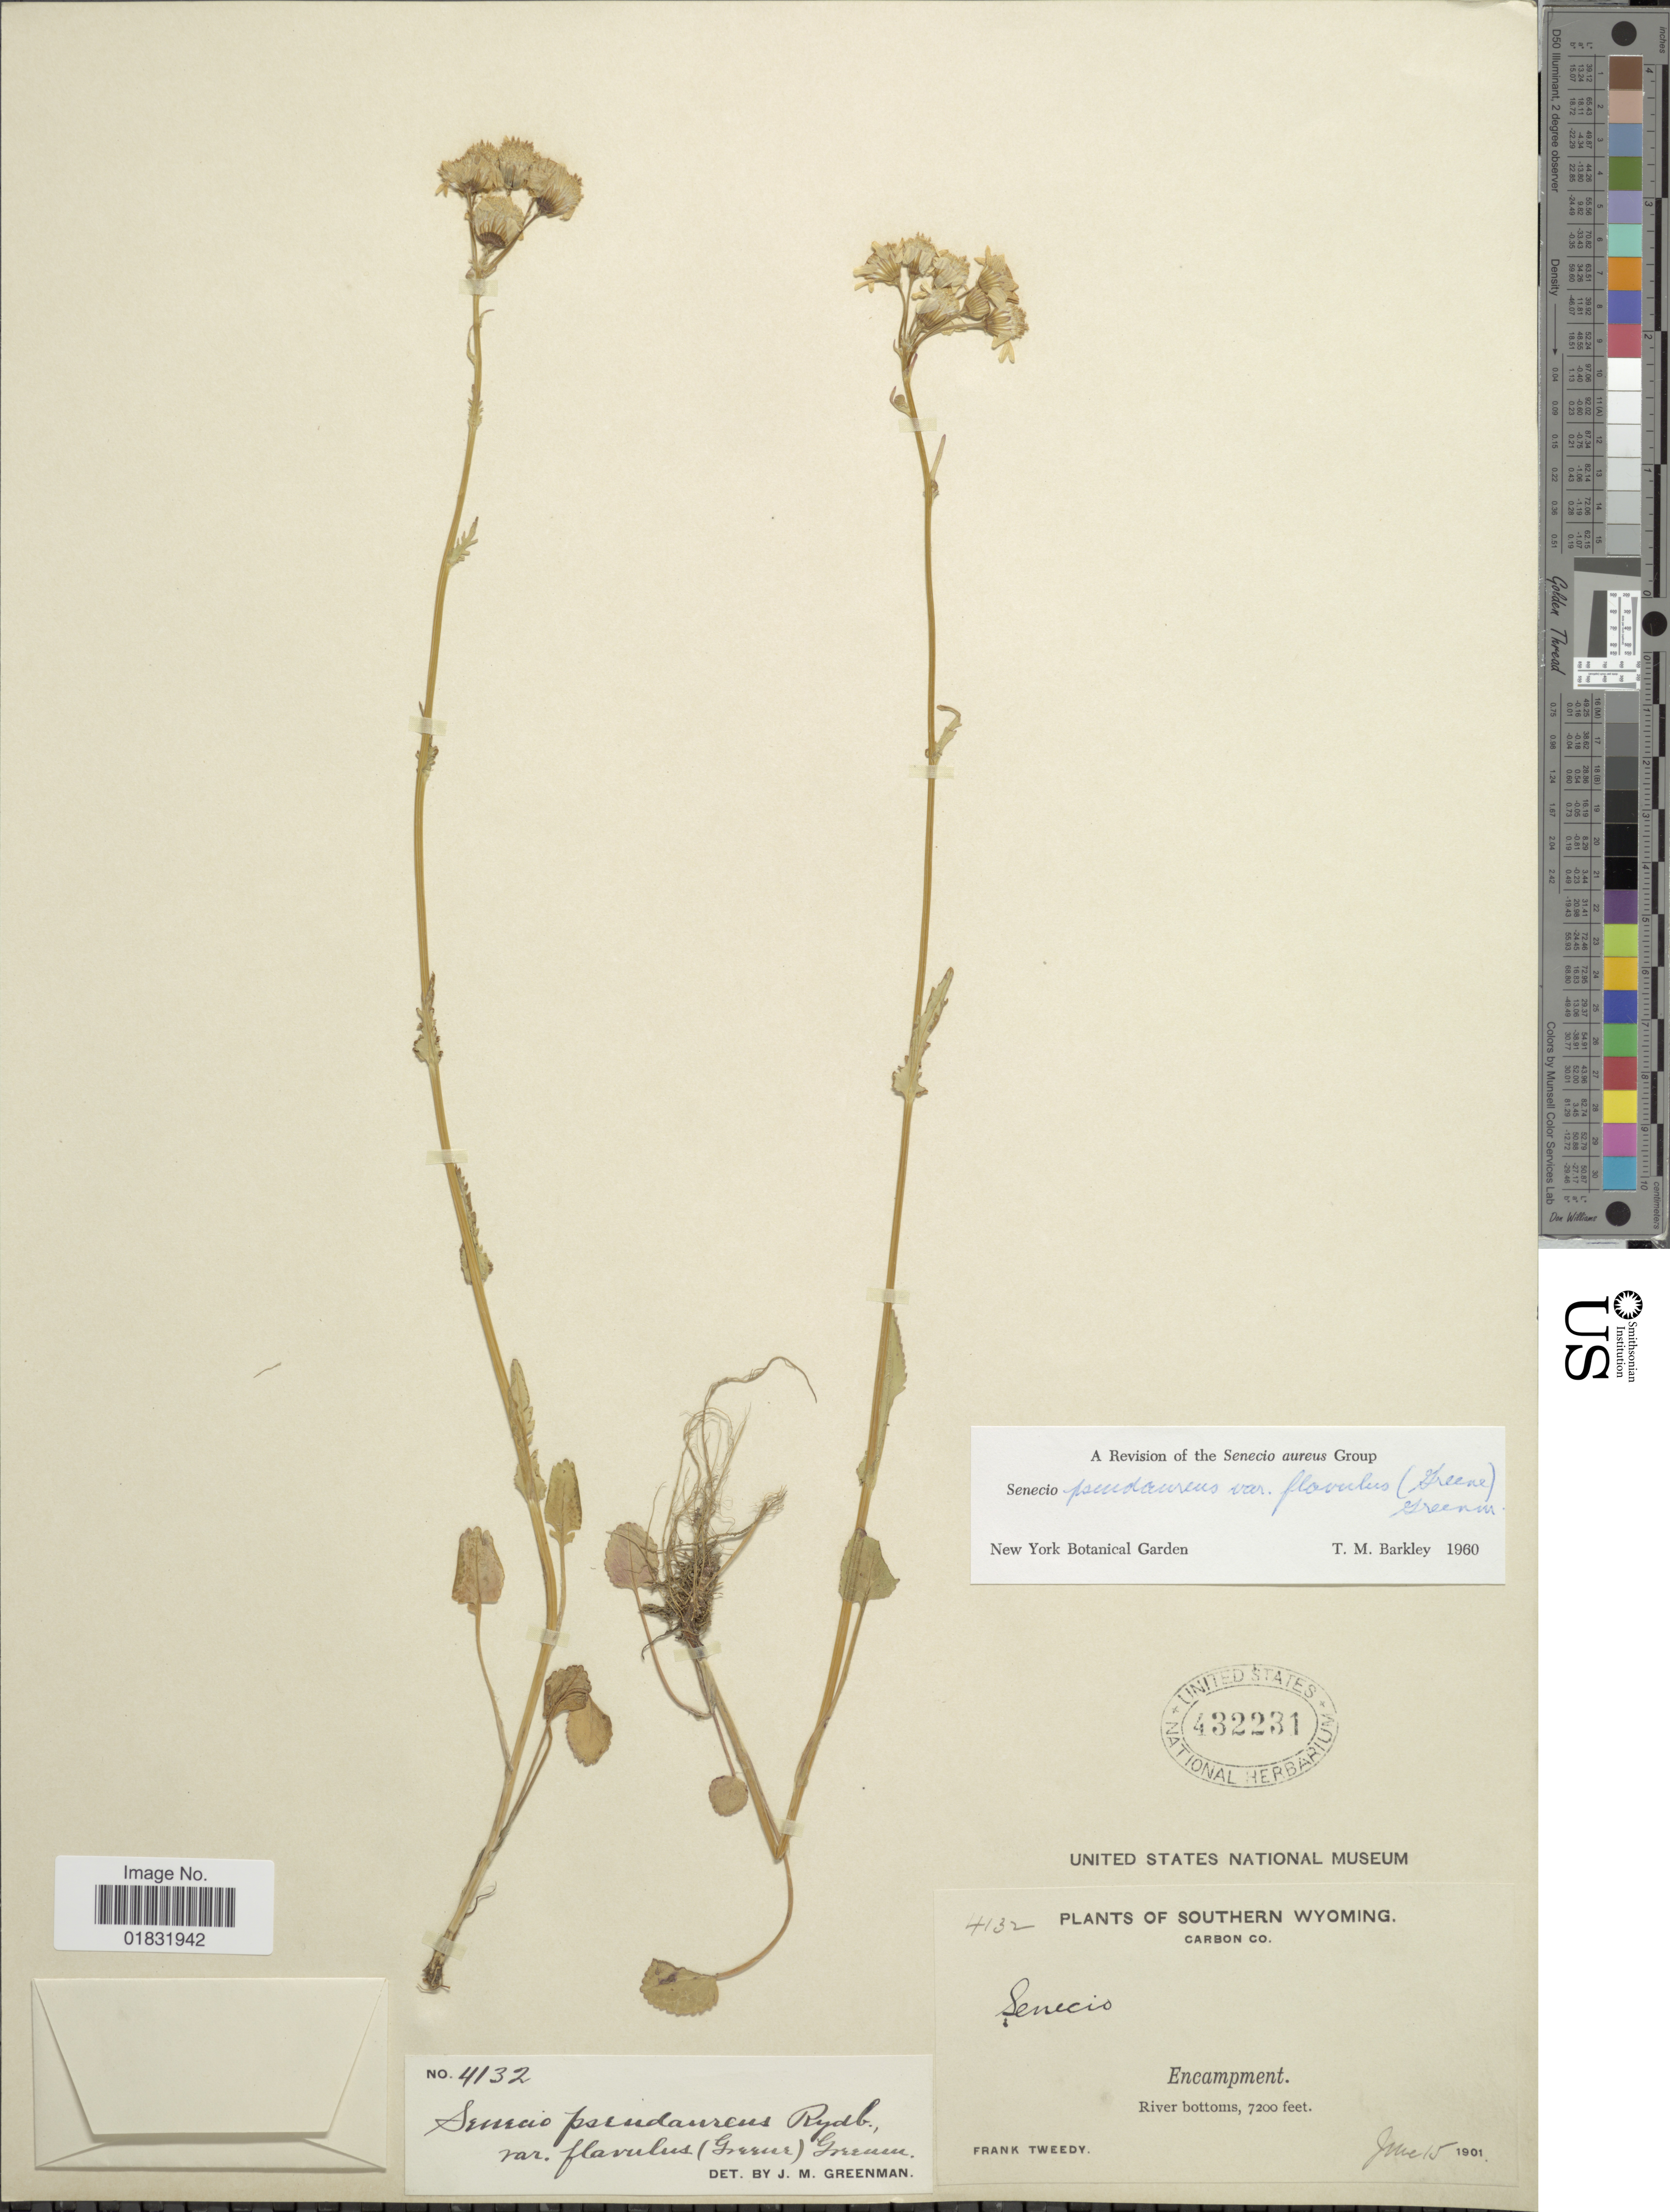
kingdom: Plantae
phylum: Tracheophyta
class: Magnoliopsida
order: Asterales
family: Asteraceae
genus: Packera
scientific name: Packera pseudaurea var. flavula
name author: (Greene) Trock & T.M. Barkley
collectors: F. Tweedy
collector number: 4132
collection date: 1901-06-15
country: United States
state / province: Wyoming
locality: Southern Wyoming, Carbon Co, Encampment , River bottoms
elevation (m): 2195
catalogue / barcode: US 432231